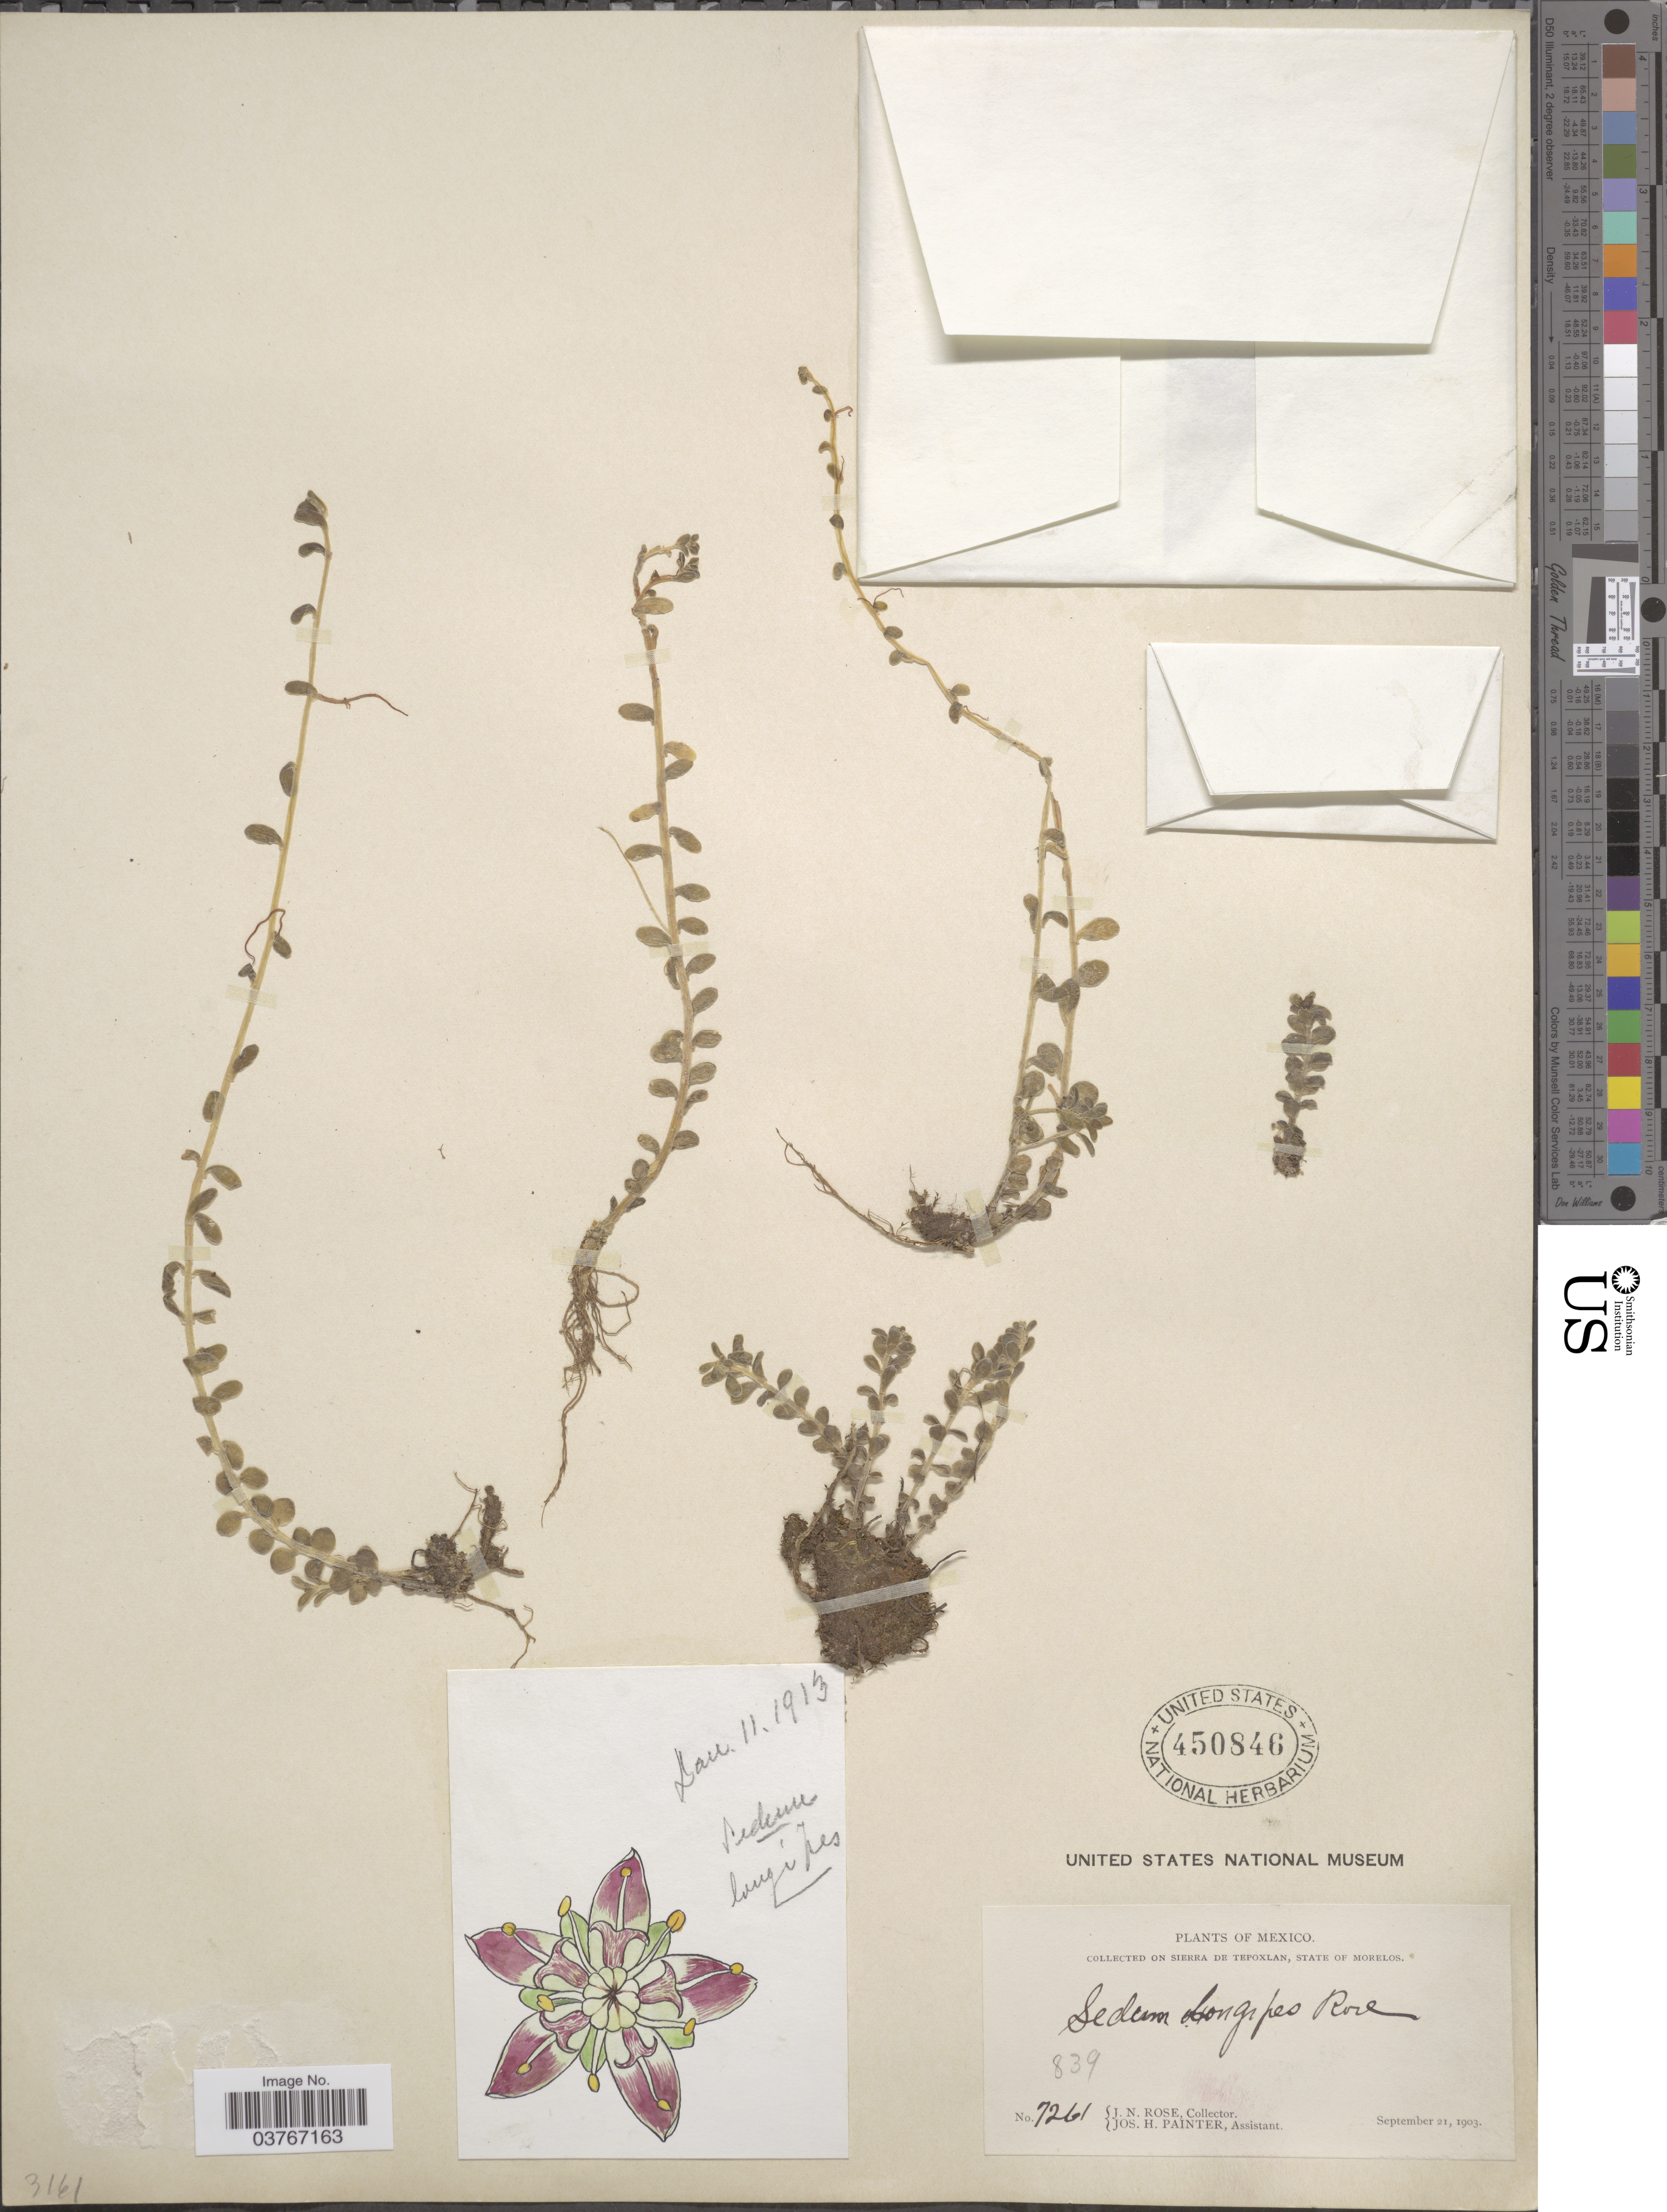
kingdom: Plantae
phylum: Tracheophyta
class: Magnoliopsida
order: Saxifragales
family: Crassulaceae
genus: Sedum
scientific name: Sedum longipes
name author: Rose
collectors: J. N. Rose & J. H. Painter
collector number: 7261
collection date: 1903-09-21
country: Mexico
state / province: Morelos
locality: On Sierra de Tepoxlan.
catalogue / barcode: US 450846